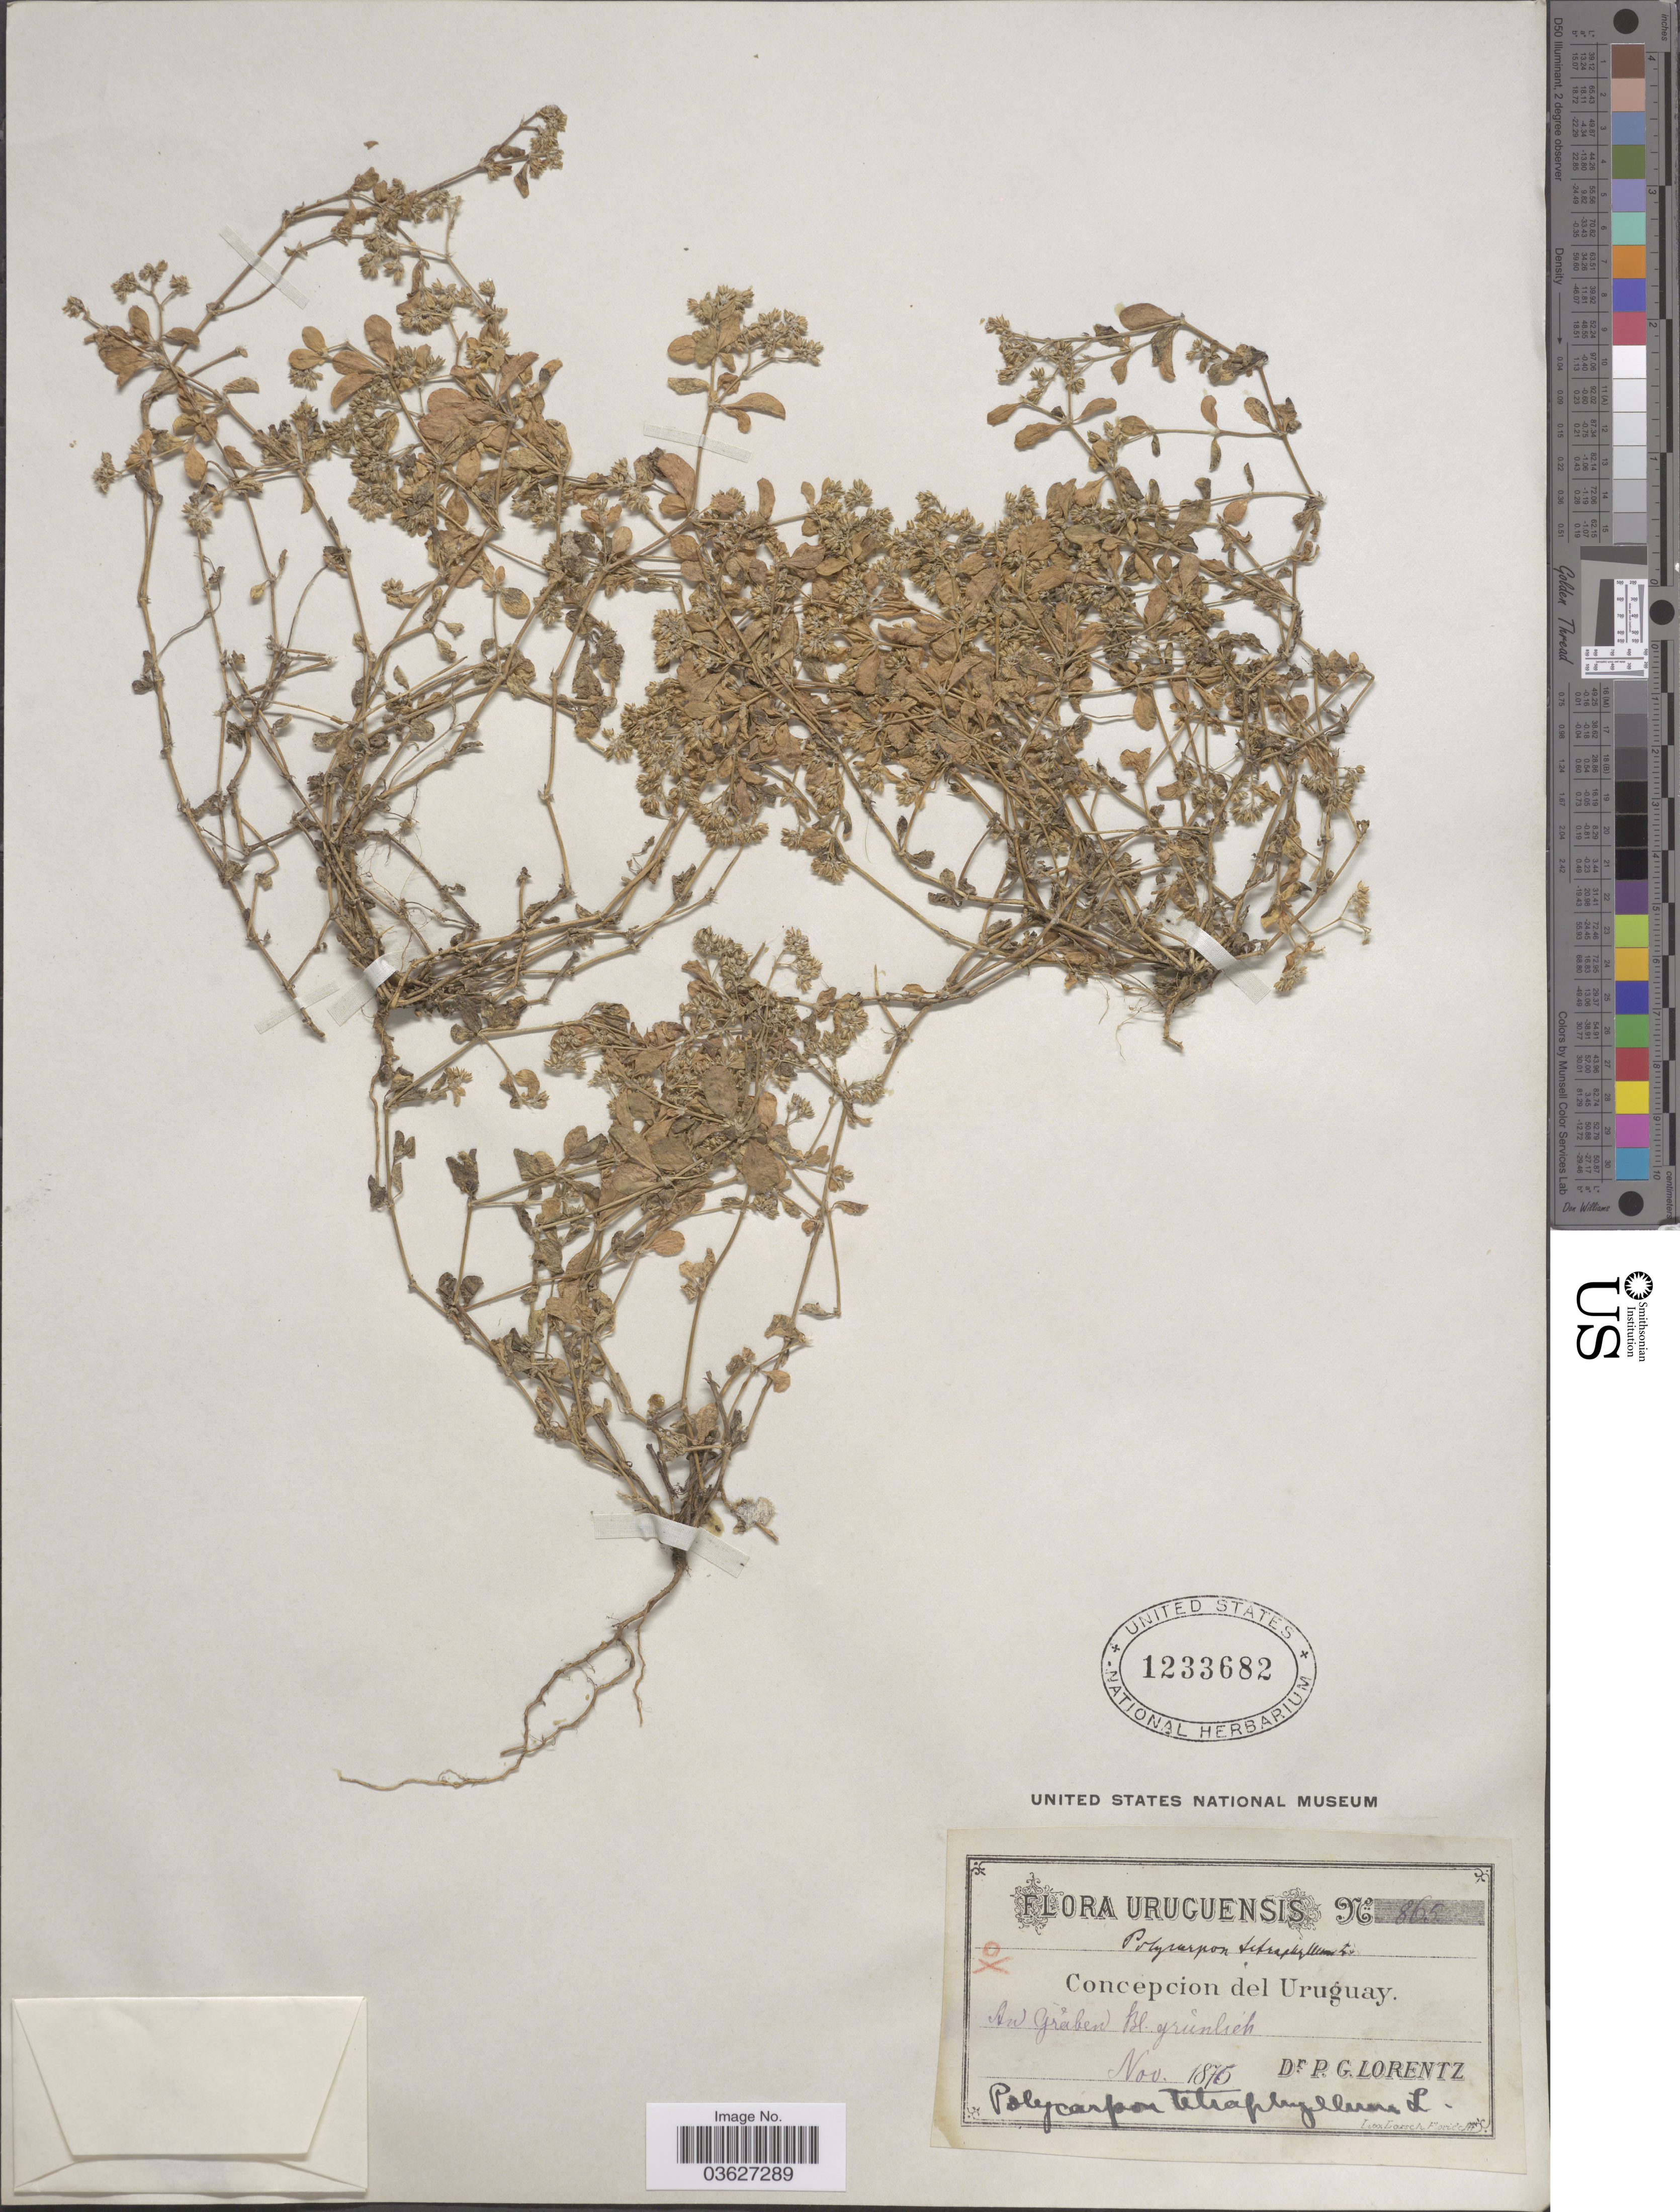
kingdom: Plantae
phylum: Tracheophyta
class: Magnoliopsida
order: Caryophyllales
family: Caryophyllaceae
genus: Polycarpon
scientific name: Polycarpon tetraphyllum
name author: (L.) L.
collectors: P. G. Lorentz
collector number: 865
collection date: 1875-11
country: Uruguay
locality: Concepcion del Uruguay.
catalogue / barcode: US 1233682